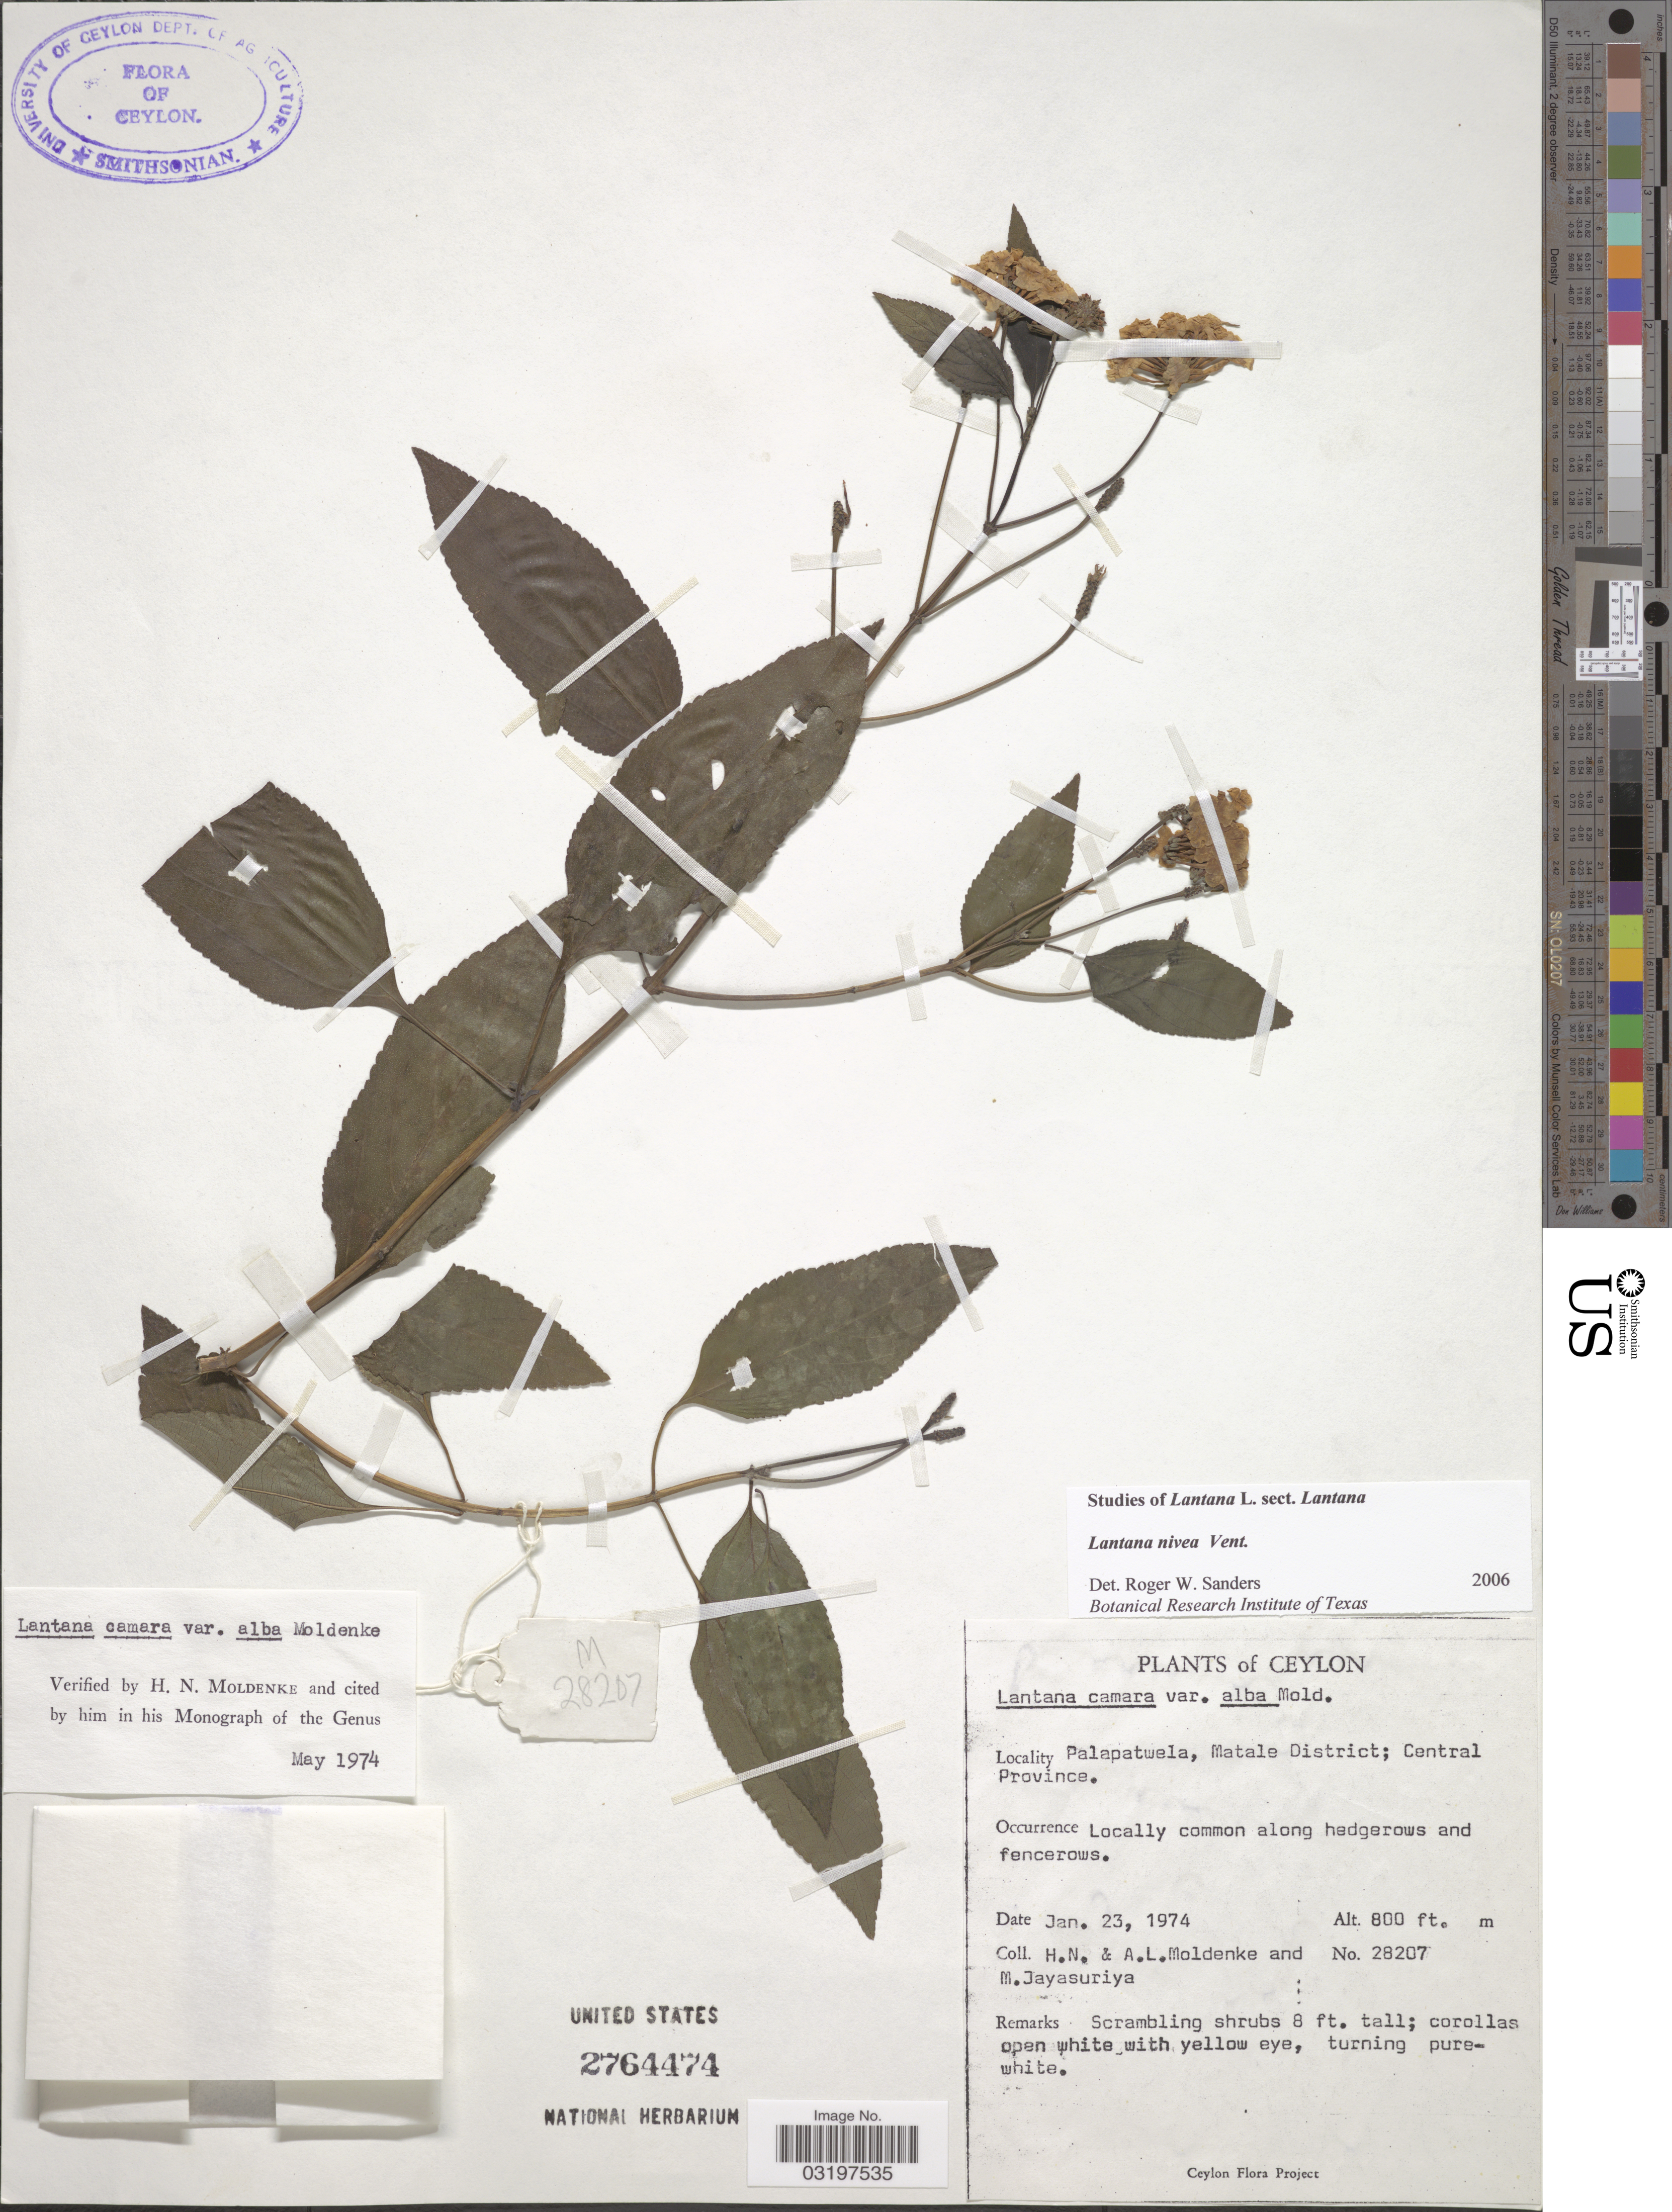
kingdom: Plantae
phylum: Tracheophyta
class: Magnoliopsida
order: Lamiales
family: Verbenaceae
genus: Lantana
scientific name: Lantana nivea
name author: Vent.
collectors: H. N. Moldenke, A. L. Moldenke & M. Jayasuriya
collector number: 28207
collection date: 1974-01-23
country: Sri Lanka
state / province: Central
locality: Ceylon. Palapatwela, Matale District.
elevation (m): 244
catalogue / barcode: US 2764474